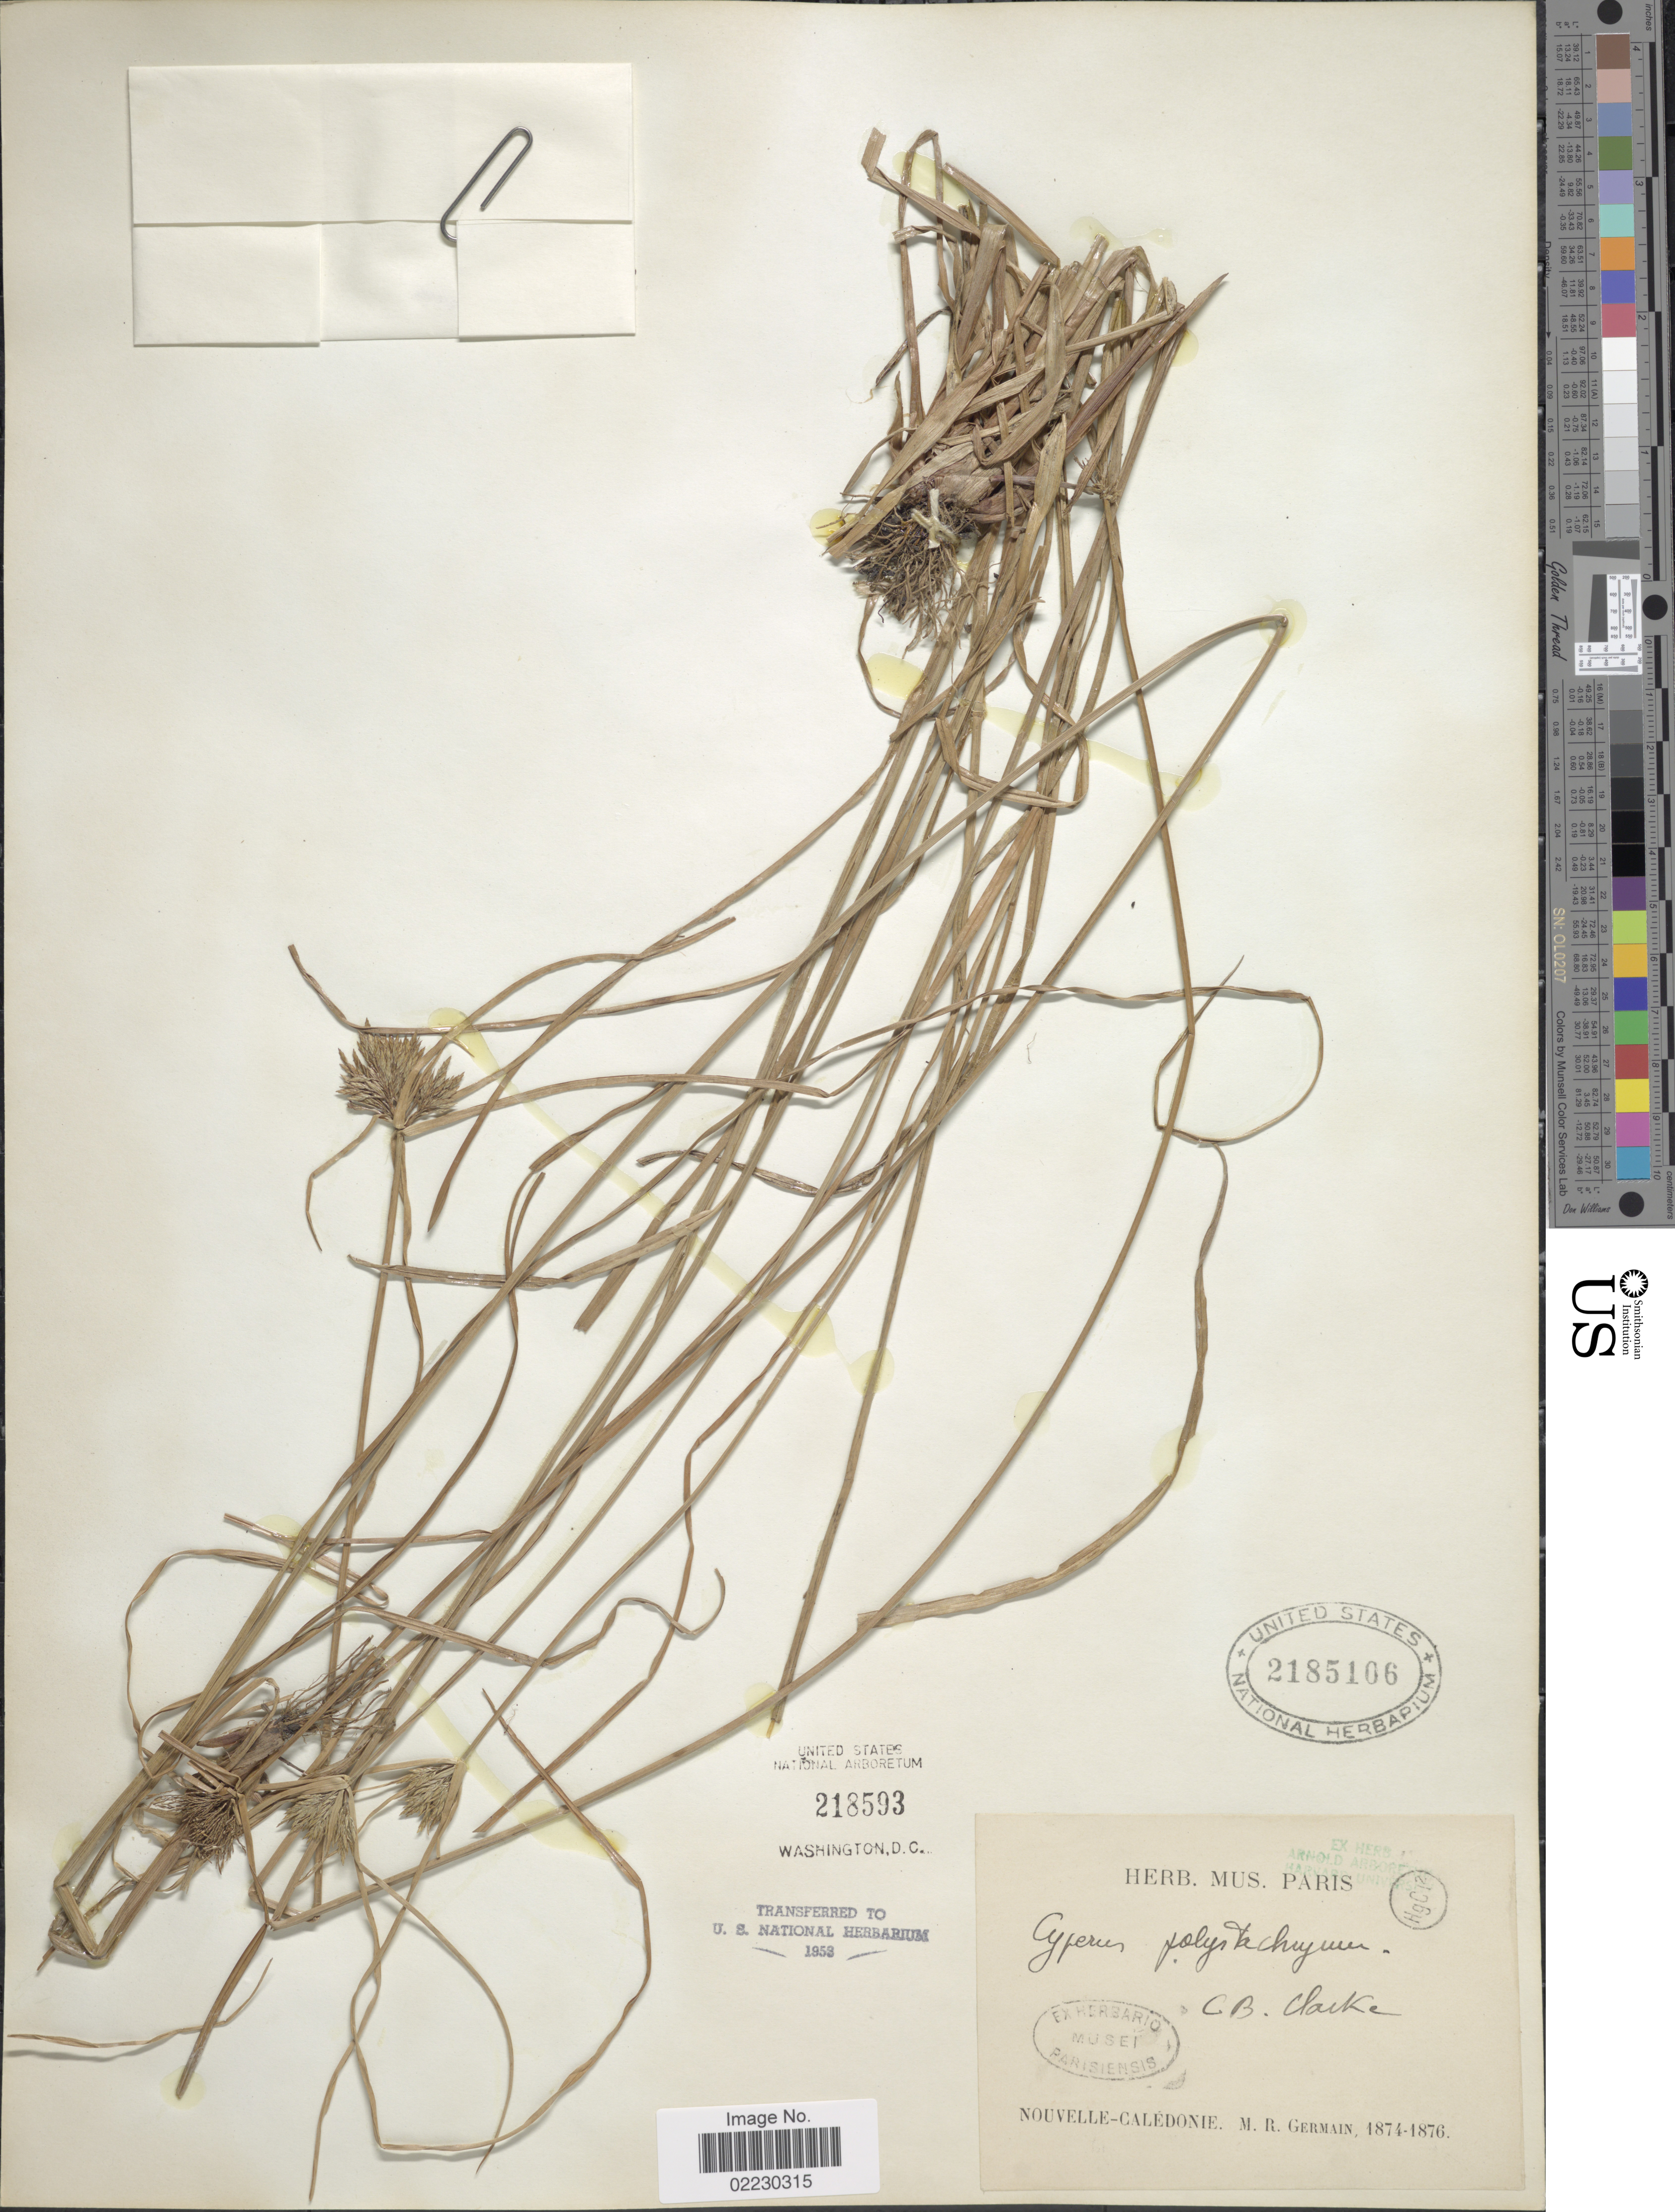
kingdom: Plantae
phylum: Tracheophyta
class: Liliopsida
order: Poales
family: Cyperaceae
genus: Cyperus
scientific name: Cyperus polystachyos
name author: Rottb.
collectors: M. Germain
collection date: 1874/1876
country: New Caledonia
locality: Nouvelle-Caledonie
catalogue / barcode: US 2185106